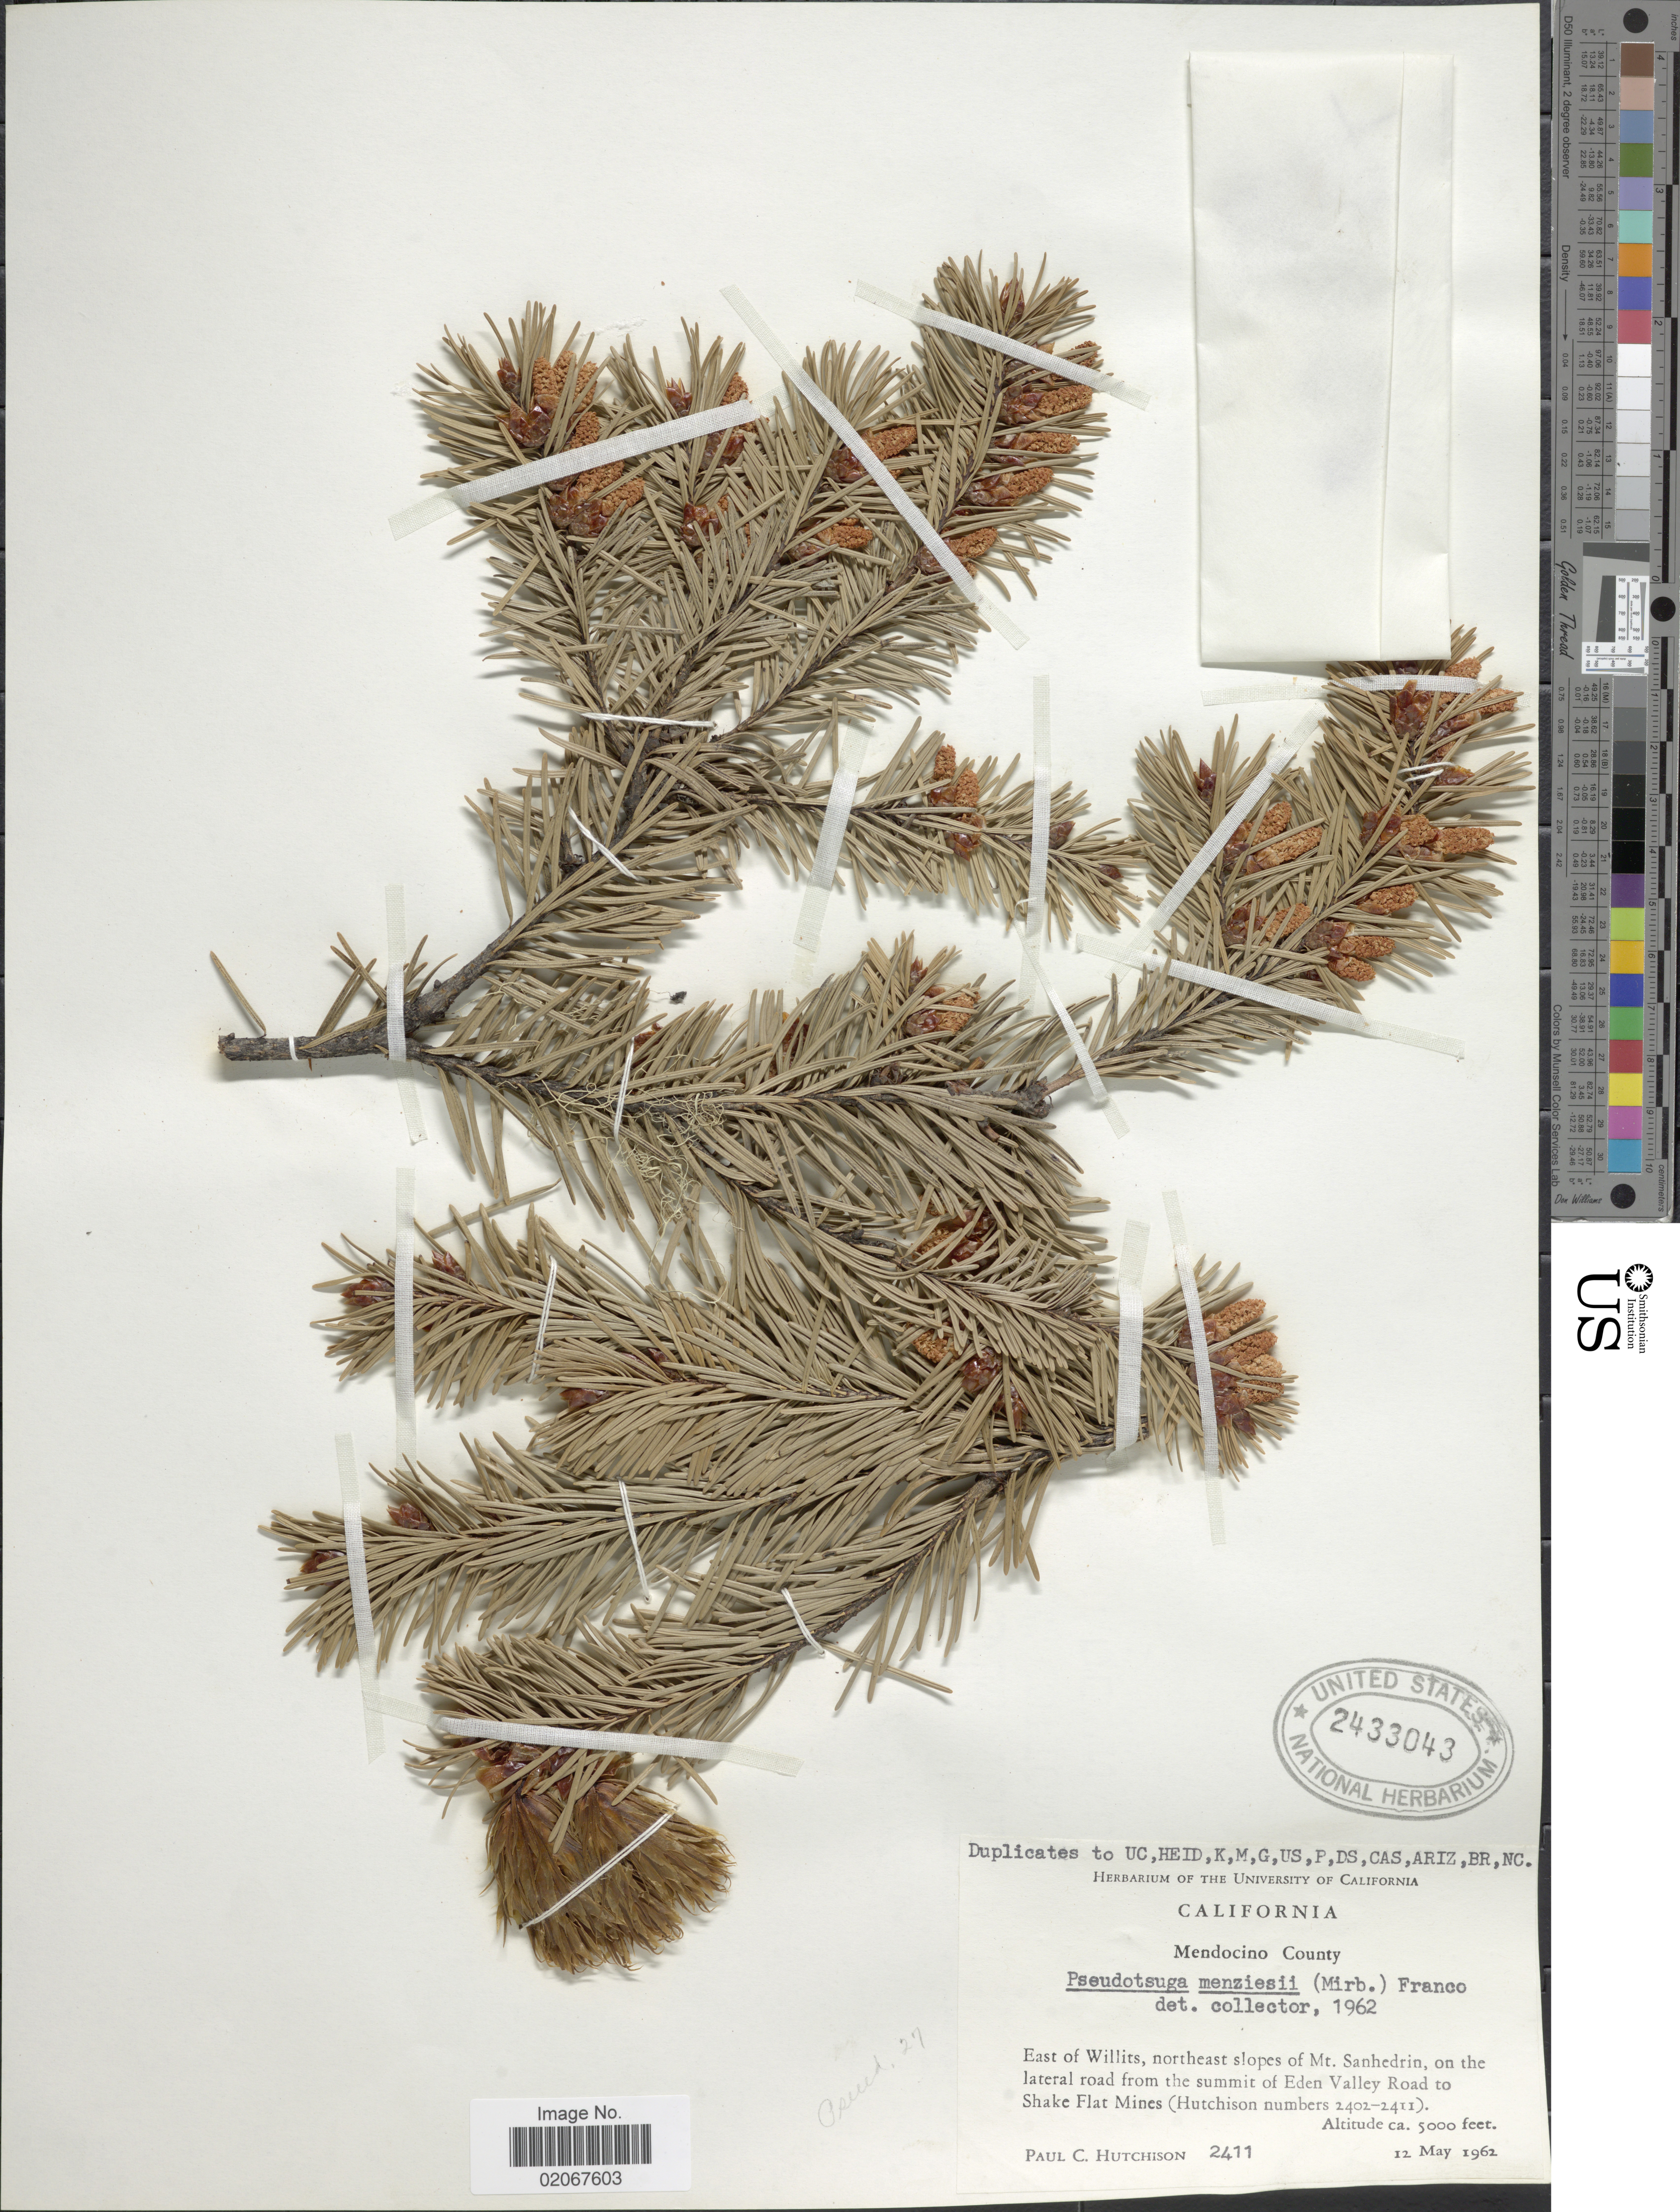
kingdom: Plantae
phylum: Tracheophyta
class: Pinopsida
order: Pinales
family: Pinaceae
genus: Pseudotsuga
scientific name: Pseudotsuga menziesii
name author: (Mirb.) Franco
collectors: P. C. Hutchison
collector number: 2411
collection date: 1962-05-12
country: United States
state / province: California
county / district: Mendocino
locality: Mendocino County. East of Willits, northeast slopes of Mt. Sanhedri, on the lateral road from the summit of Eden Valley Road To Shake Flat Mines (Hutchison numbers 2402-2411)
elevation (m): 1524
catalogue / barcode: US 2433043